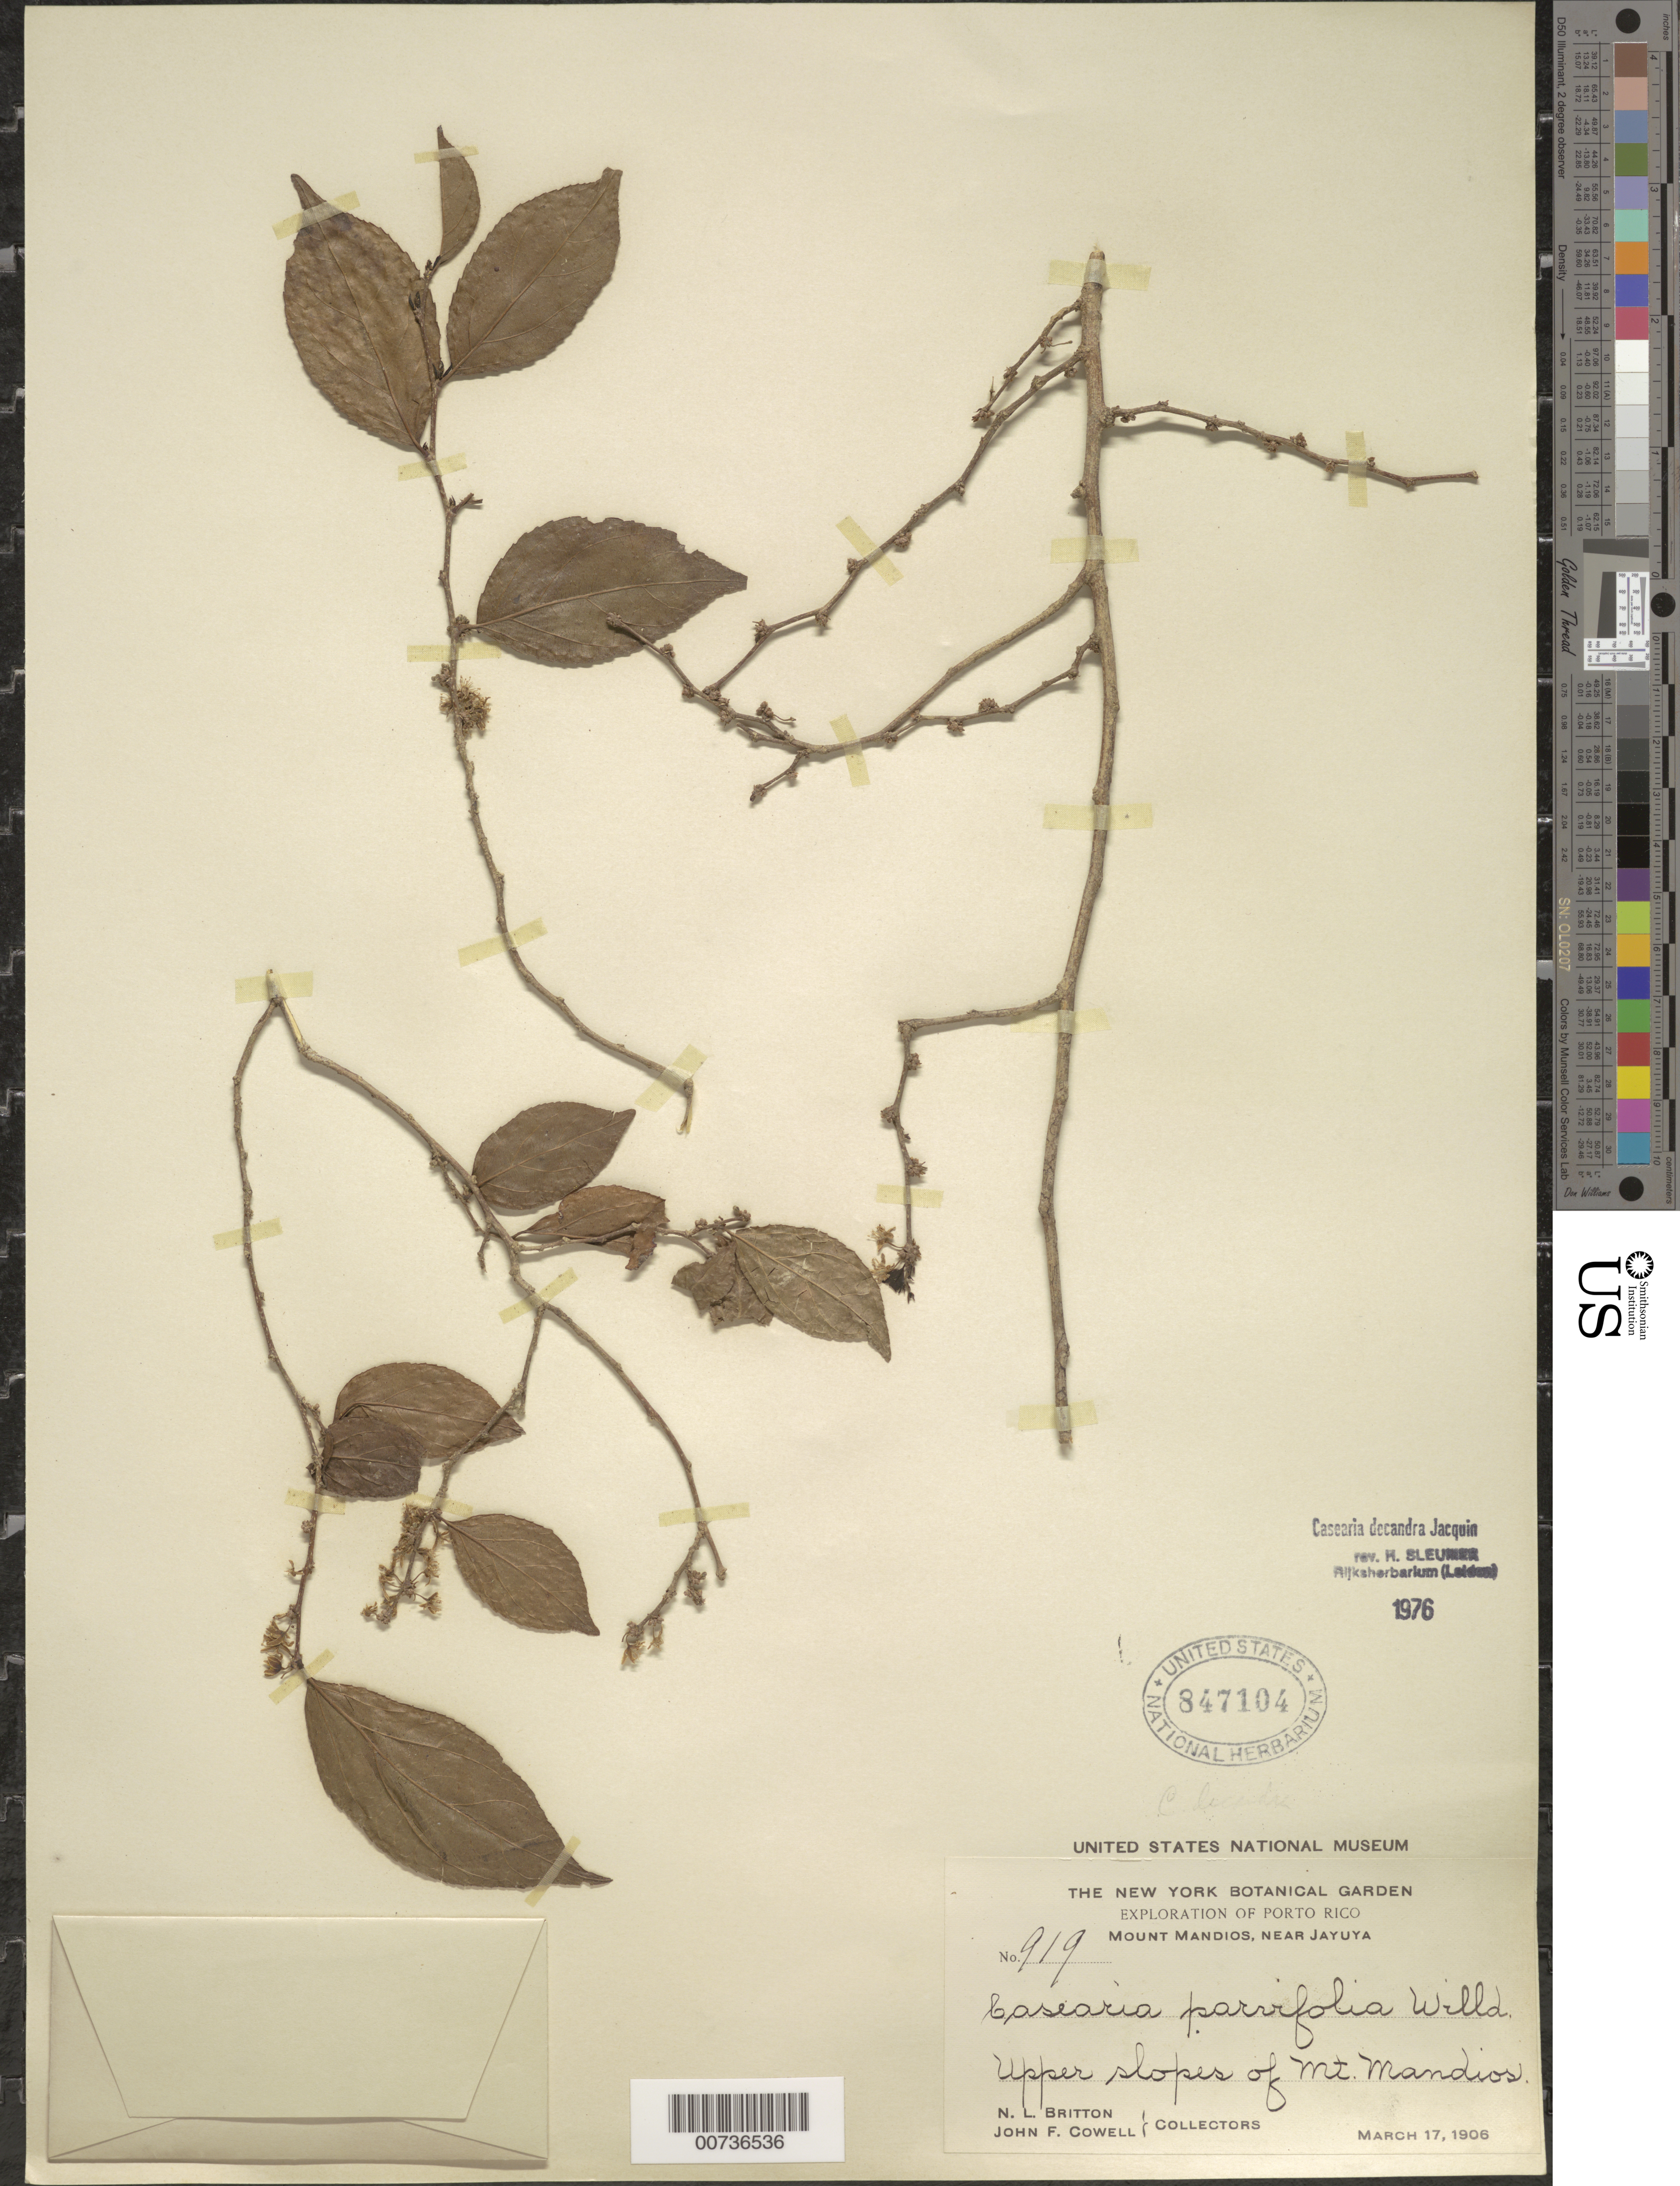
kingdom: Plantae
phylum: Tracheophyta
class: Magnoliopsida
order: Malpighiales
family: Salicaceae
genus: Casearia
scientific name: Casearia decandra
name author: Jacq.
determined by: Sleumer, H. O.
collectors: N. Britton & J. F. Cowell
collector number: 919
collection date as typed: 17 Mar 1906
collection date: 1906-03-17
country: Puerto Rico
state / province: Jayuya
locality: Mount Mandios, near Jayuya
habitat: Upper slopes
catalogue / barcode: US 847104